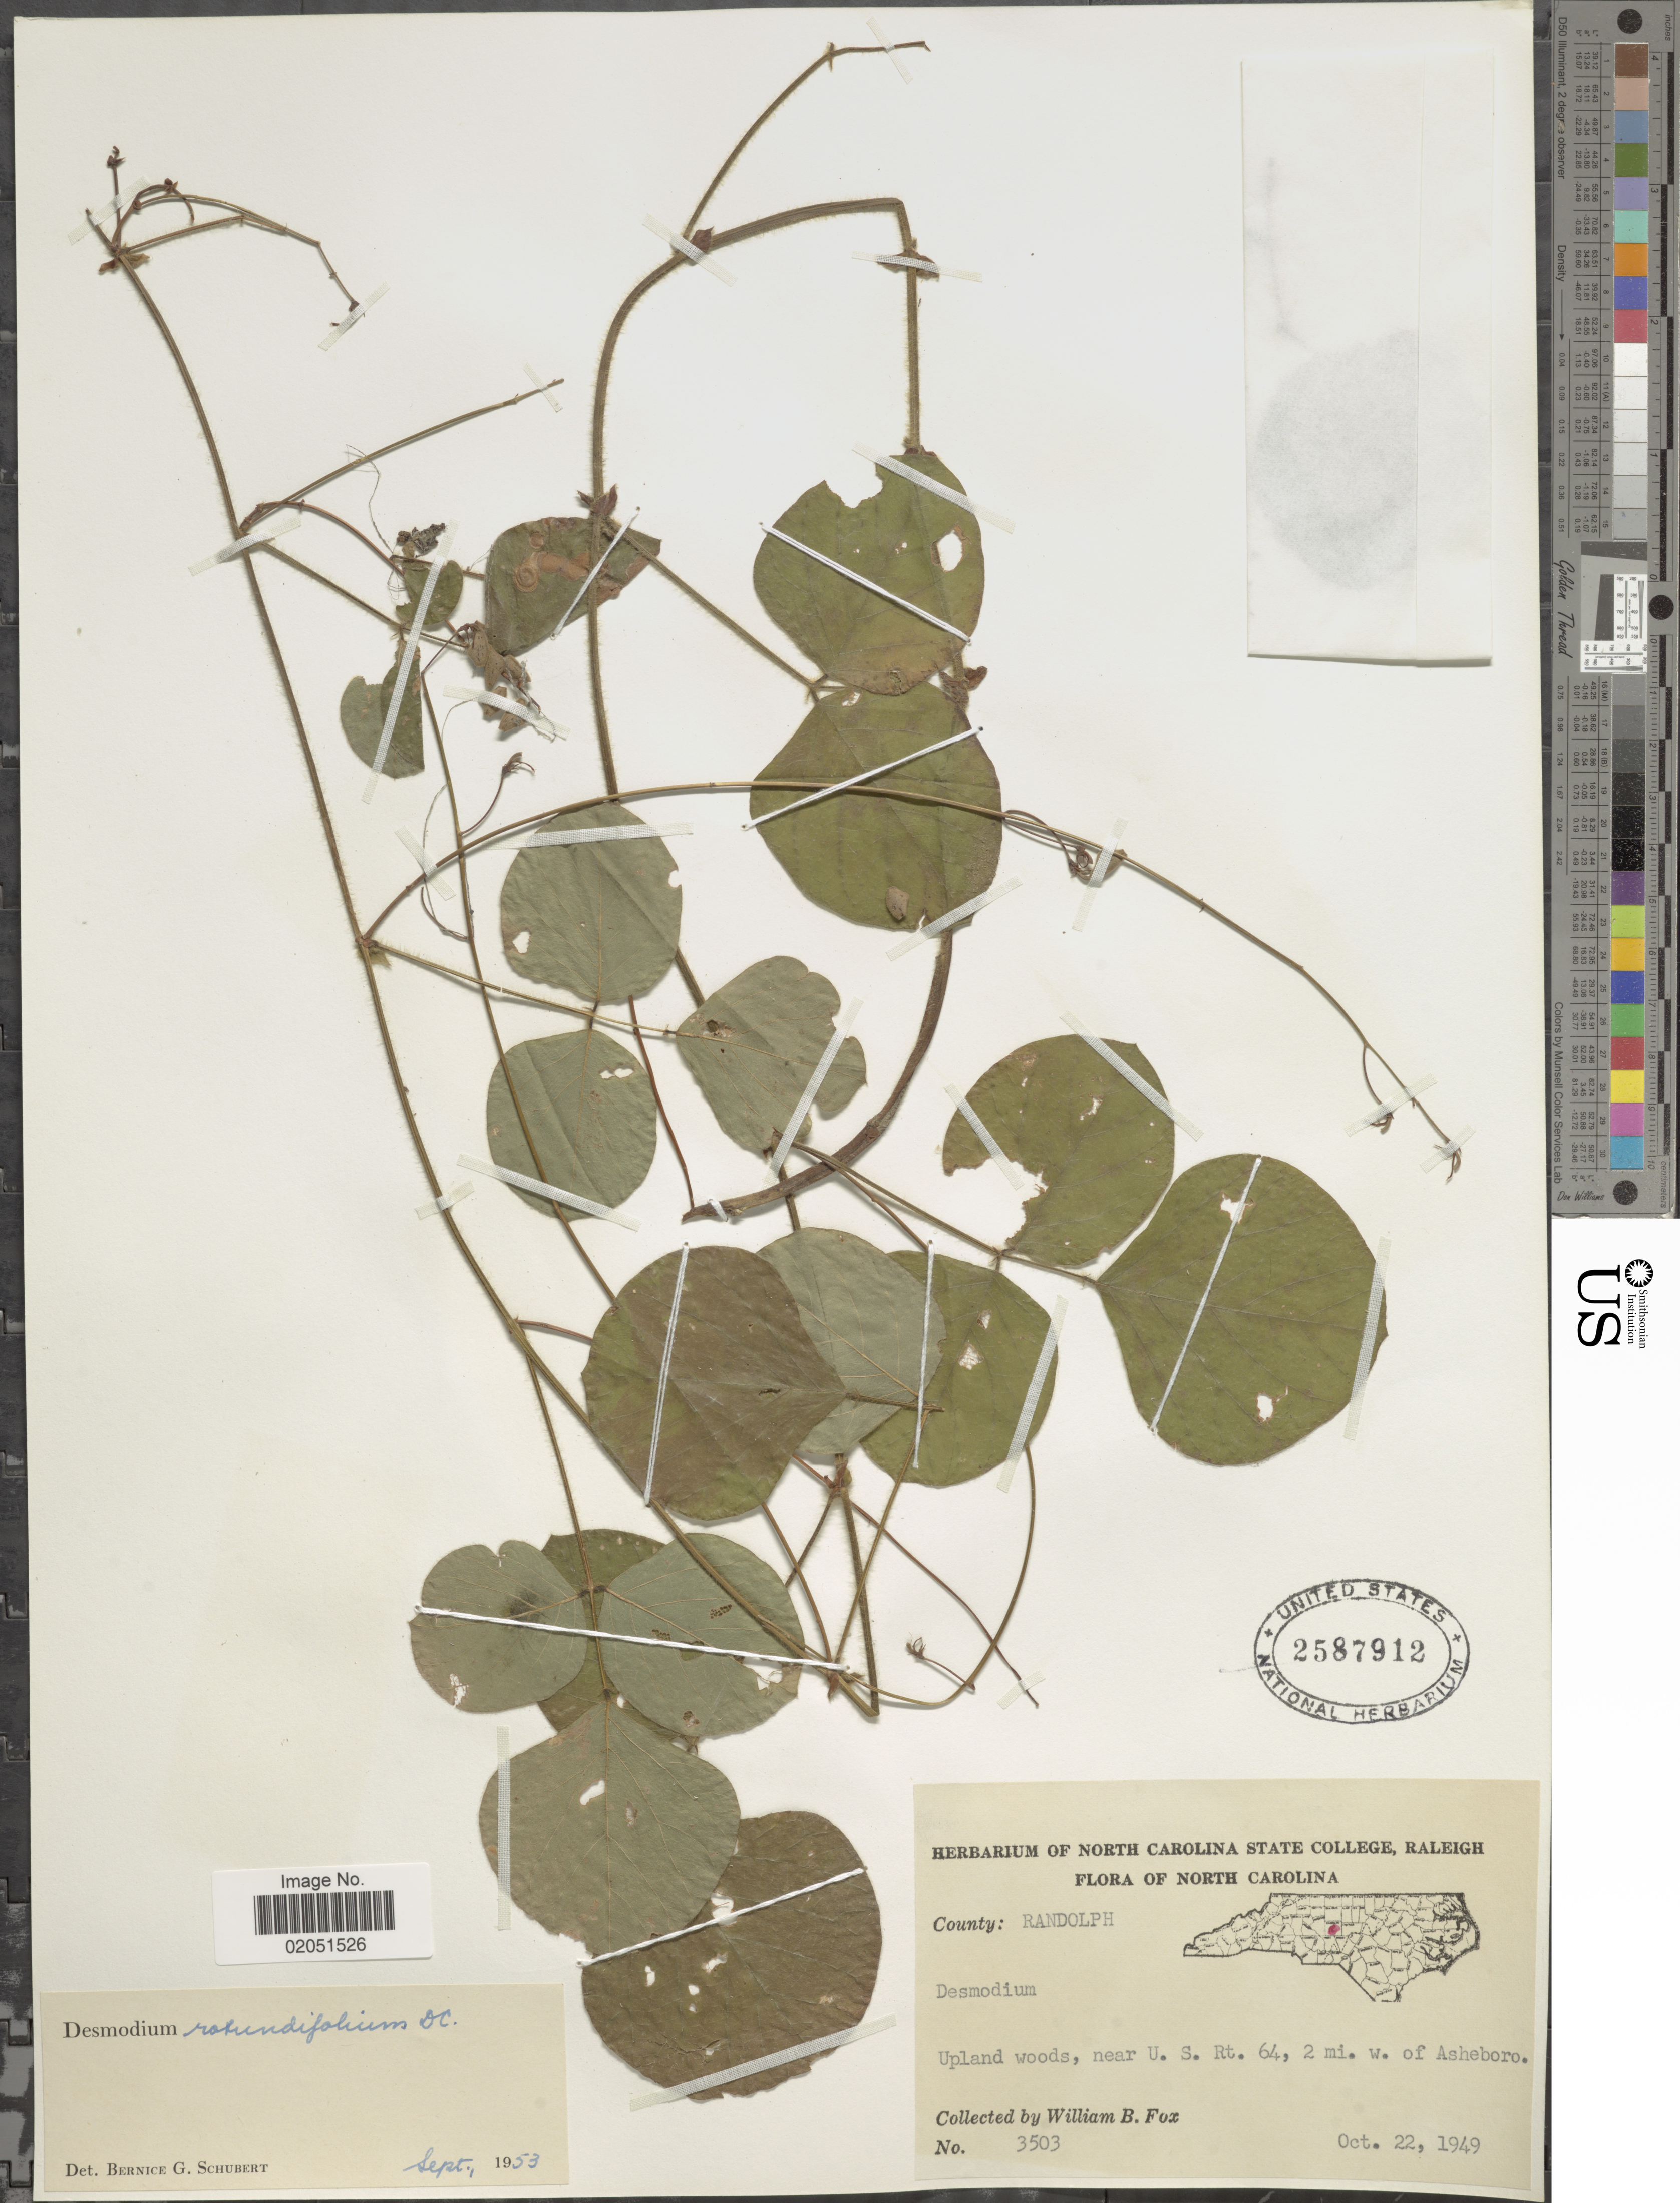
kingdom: Plantae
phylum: Tracheophyta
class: Magnoliopsida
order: Fabales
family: Fabaceae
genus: Desmodium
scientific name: Desmodium rotundifolium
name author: DC.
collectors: W. B. Fox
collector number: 3503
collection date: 1949-10-22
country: United States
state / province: North Carolina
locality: County: Randolph, upland woods, near U.S. Rt. 64, 2 mi. w. of Asheboro.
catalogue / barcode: US 2587912